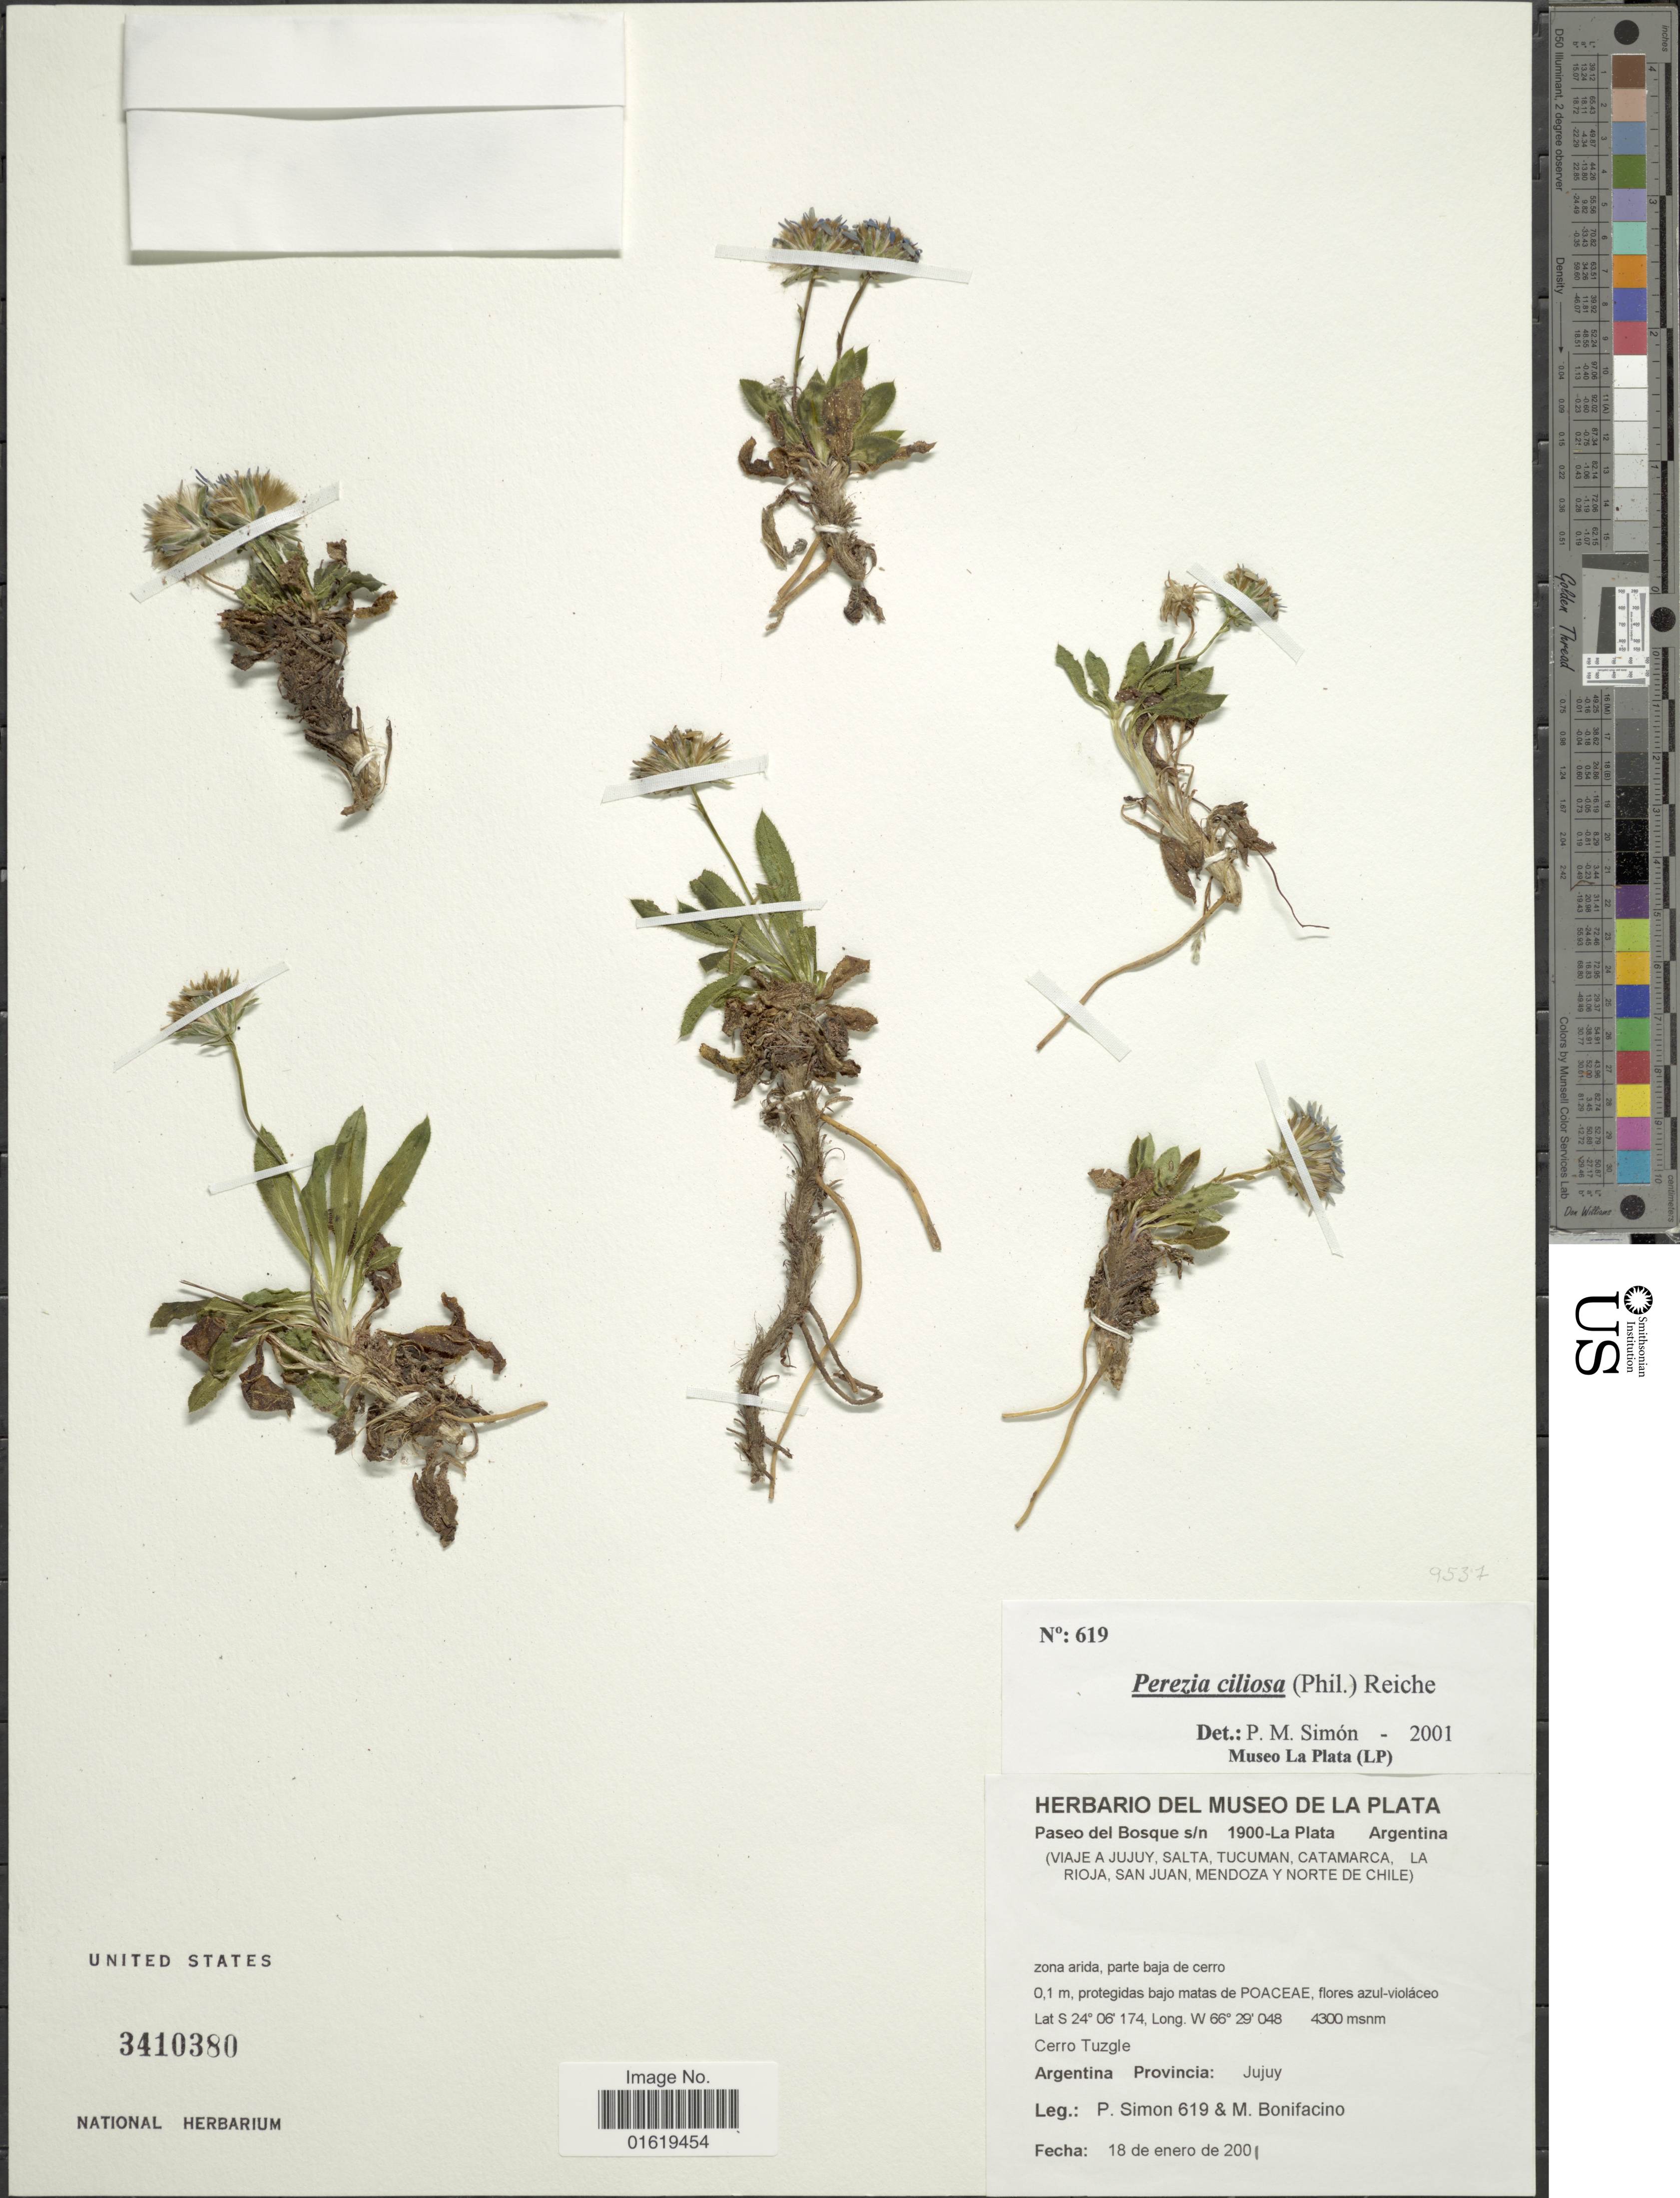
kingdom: Plantae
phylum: Tracheophyta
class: Magnoliopsida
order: Asterales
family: Asteraceae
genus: Perezia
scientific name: Perezia ciliosa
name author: (Phil.) Reiche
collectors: P. Simon & M. Bonifacino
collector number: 619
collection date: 2001-01-18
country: Argentina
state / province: Jujuy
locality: Cerro Tuzgle. Argentina. Provincia: Jujuy.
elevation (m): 4300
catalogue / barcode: US 3410380